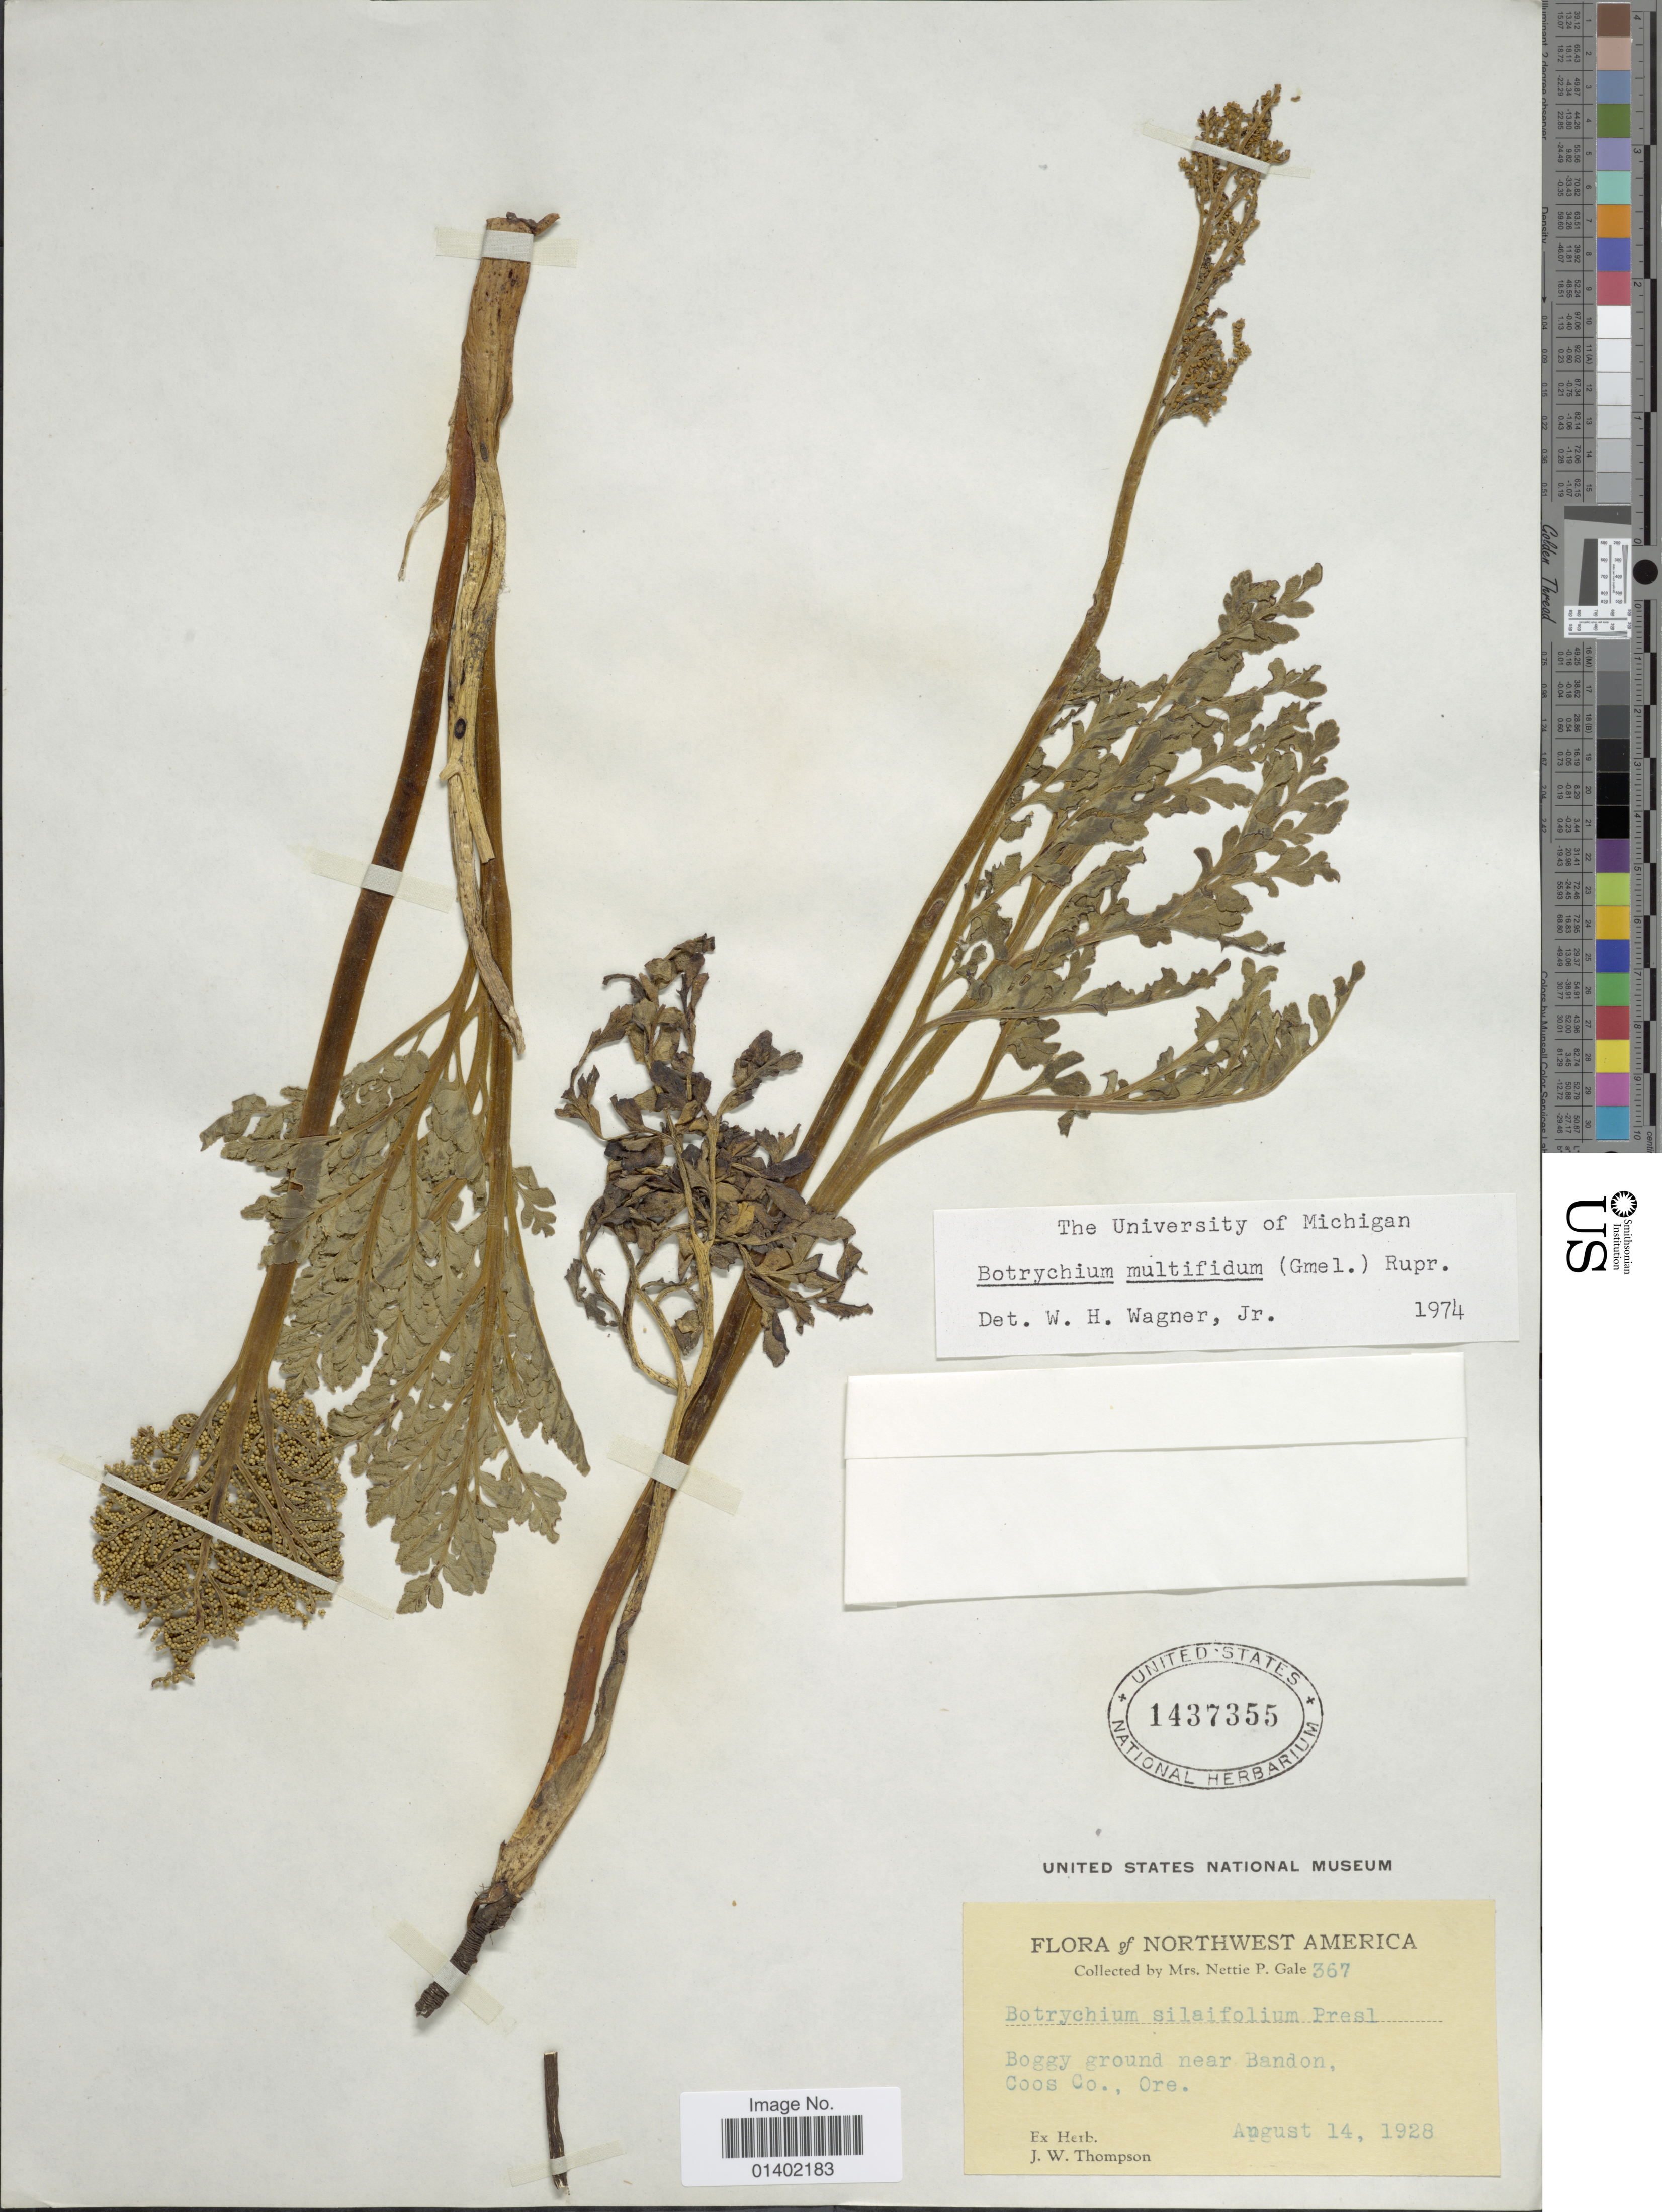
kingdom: Plantae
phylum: Tracheophyta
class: Polypodiopsida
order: Ophioglossales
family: Ophioglossaceae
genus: Botrychium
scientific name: Botrychium multifidum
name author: (J.F. Gmel.) Rupr.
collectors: N. Gale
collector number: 367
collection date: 1928-08-14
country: United States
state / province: Oregon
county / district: Coos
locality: Northwest America, Boggy ground near Bandon, Coos Co. Ore.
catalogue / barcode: US 1437355